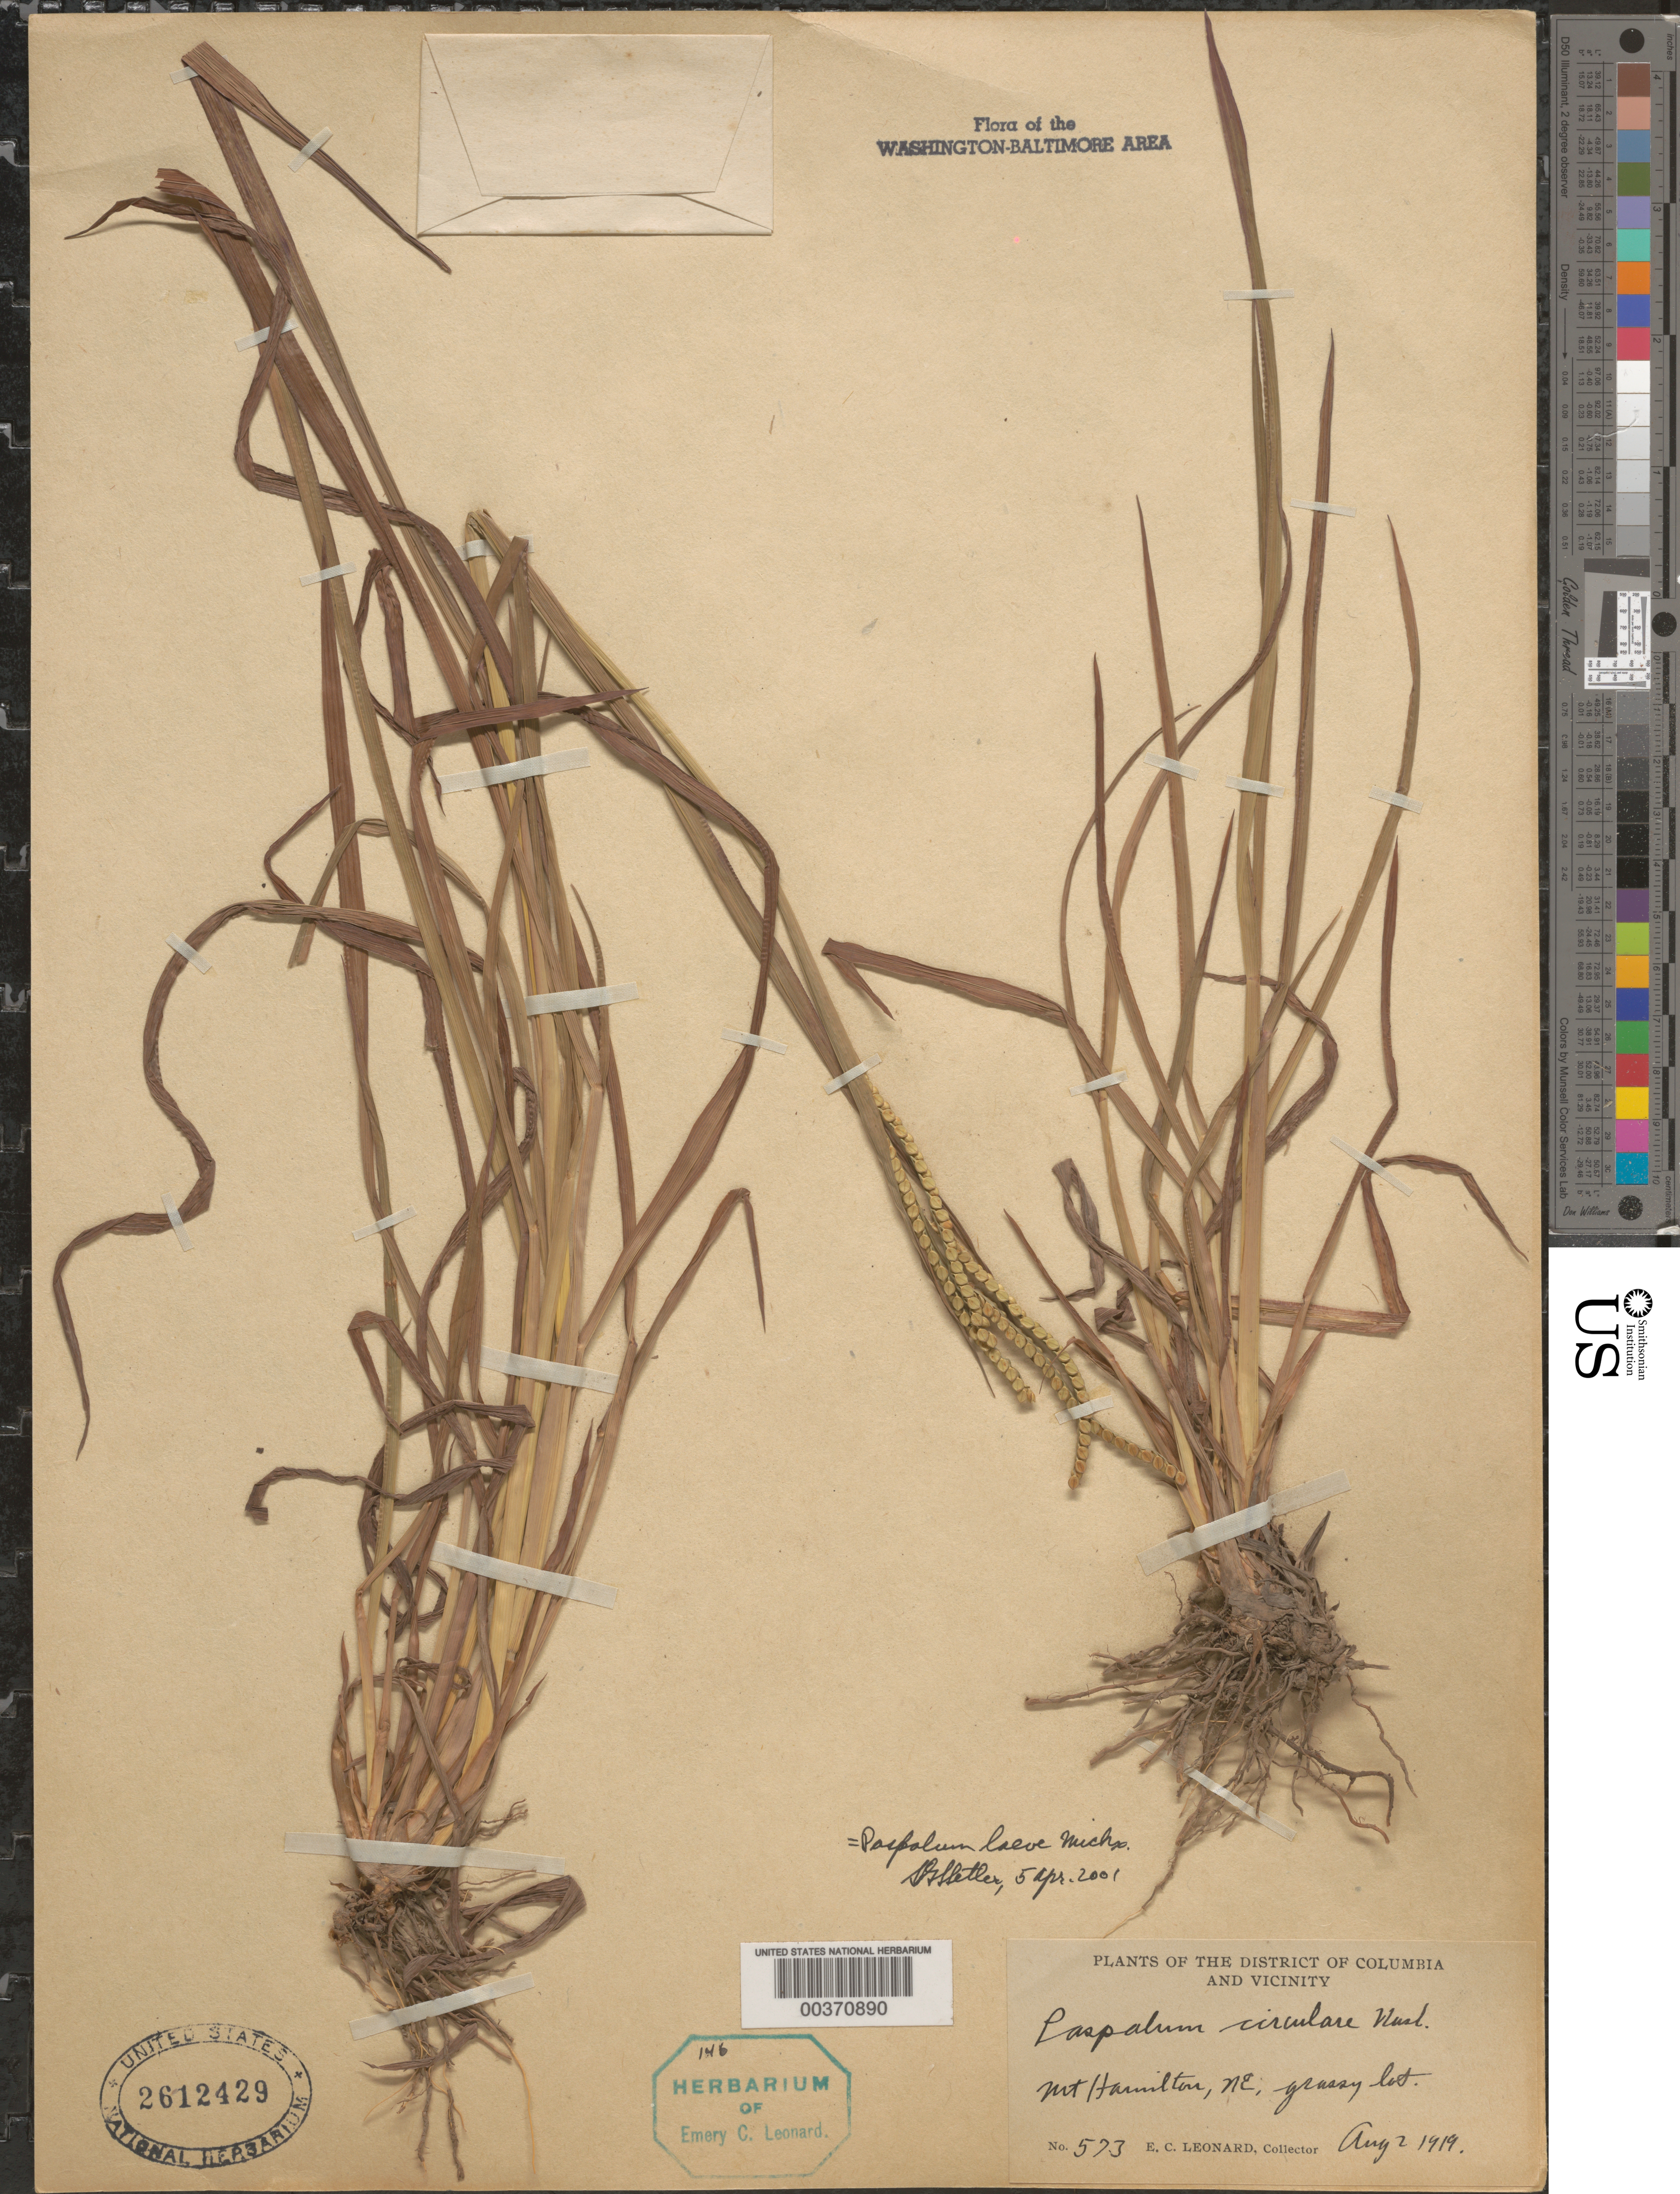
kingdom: Plantae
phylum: Tracheophyta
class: Liliopsida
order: Poales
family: Poaceae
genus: Paspalum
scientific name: Paspalum laeve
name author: Michx.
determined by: Chase, [M.] Agnes, (US)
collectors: E. C. Leonard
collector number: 573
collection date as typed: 02 Aug 1919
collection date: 1919-08-02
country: United States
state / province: District of Columbia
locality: Mount Hamilton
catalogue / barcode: US 2612429